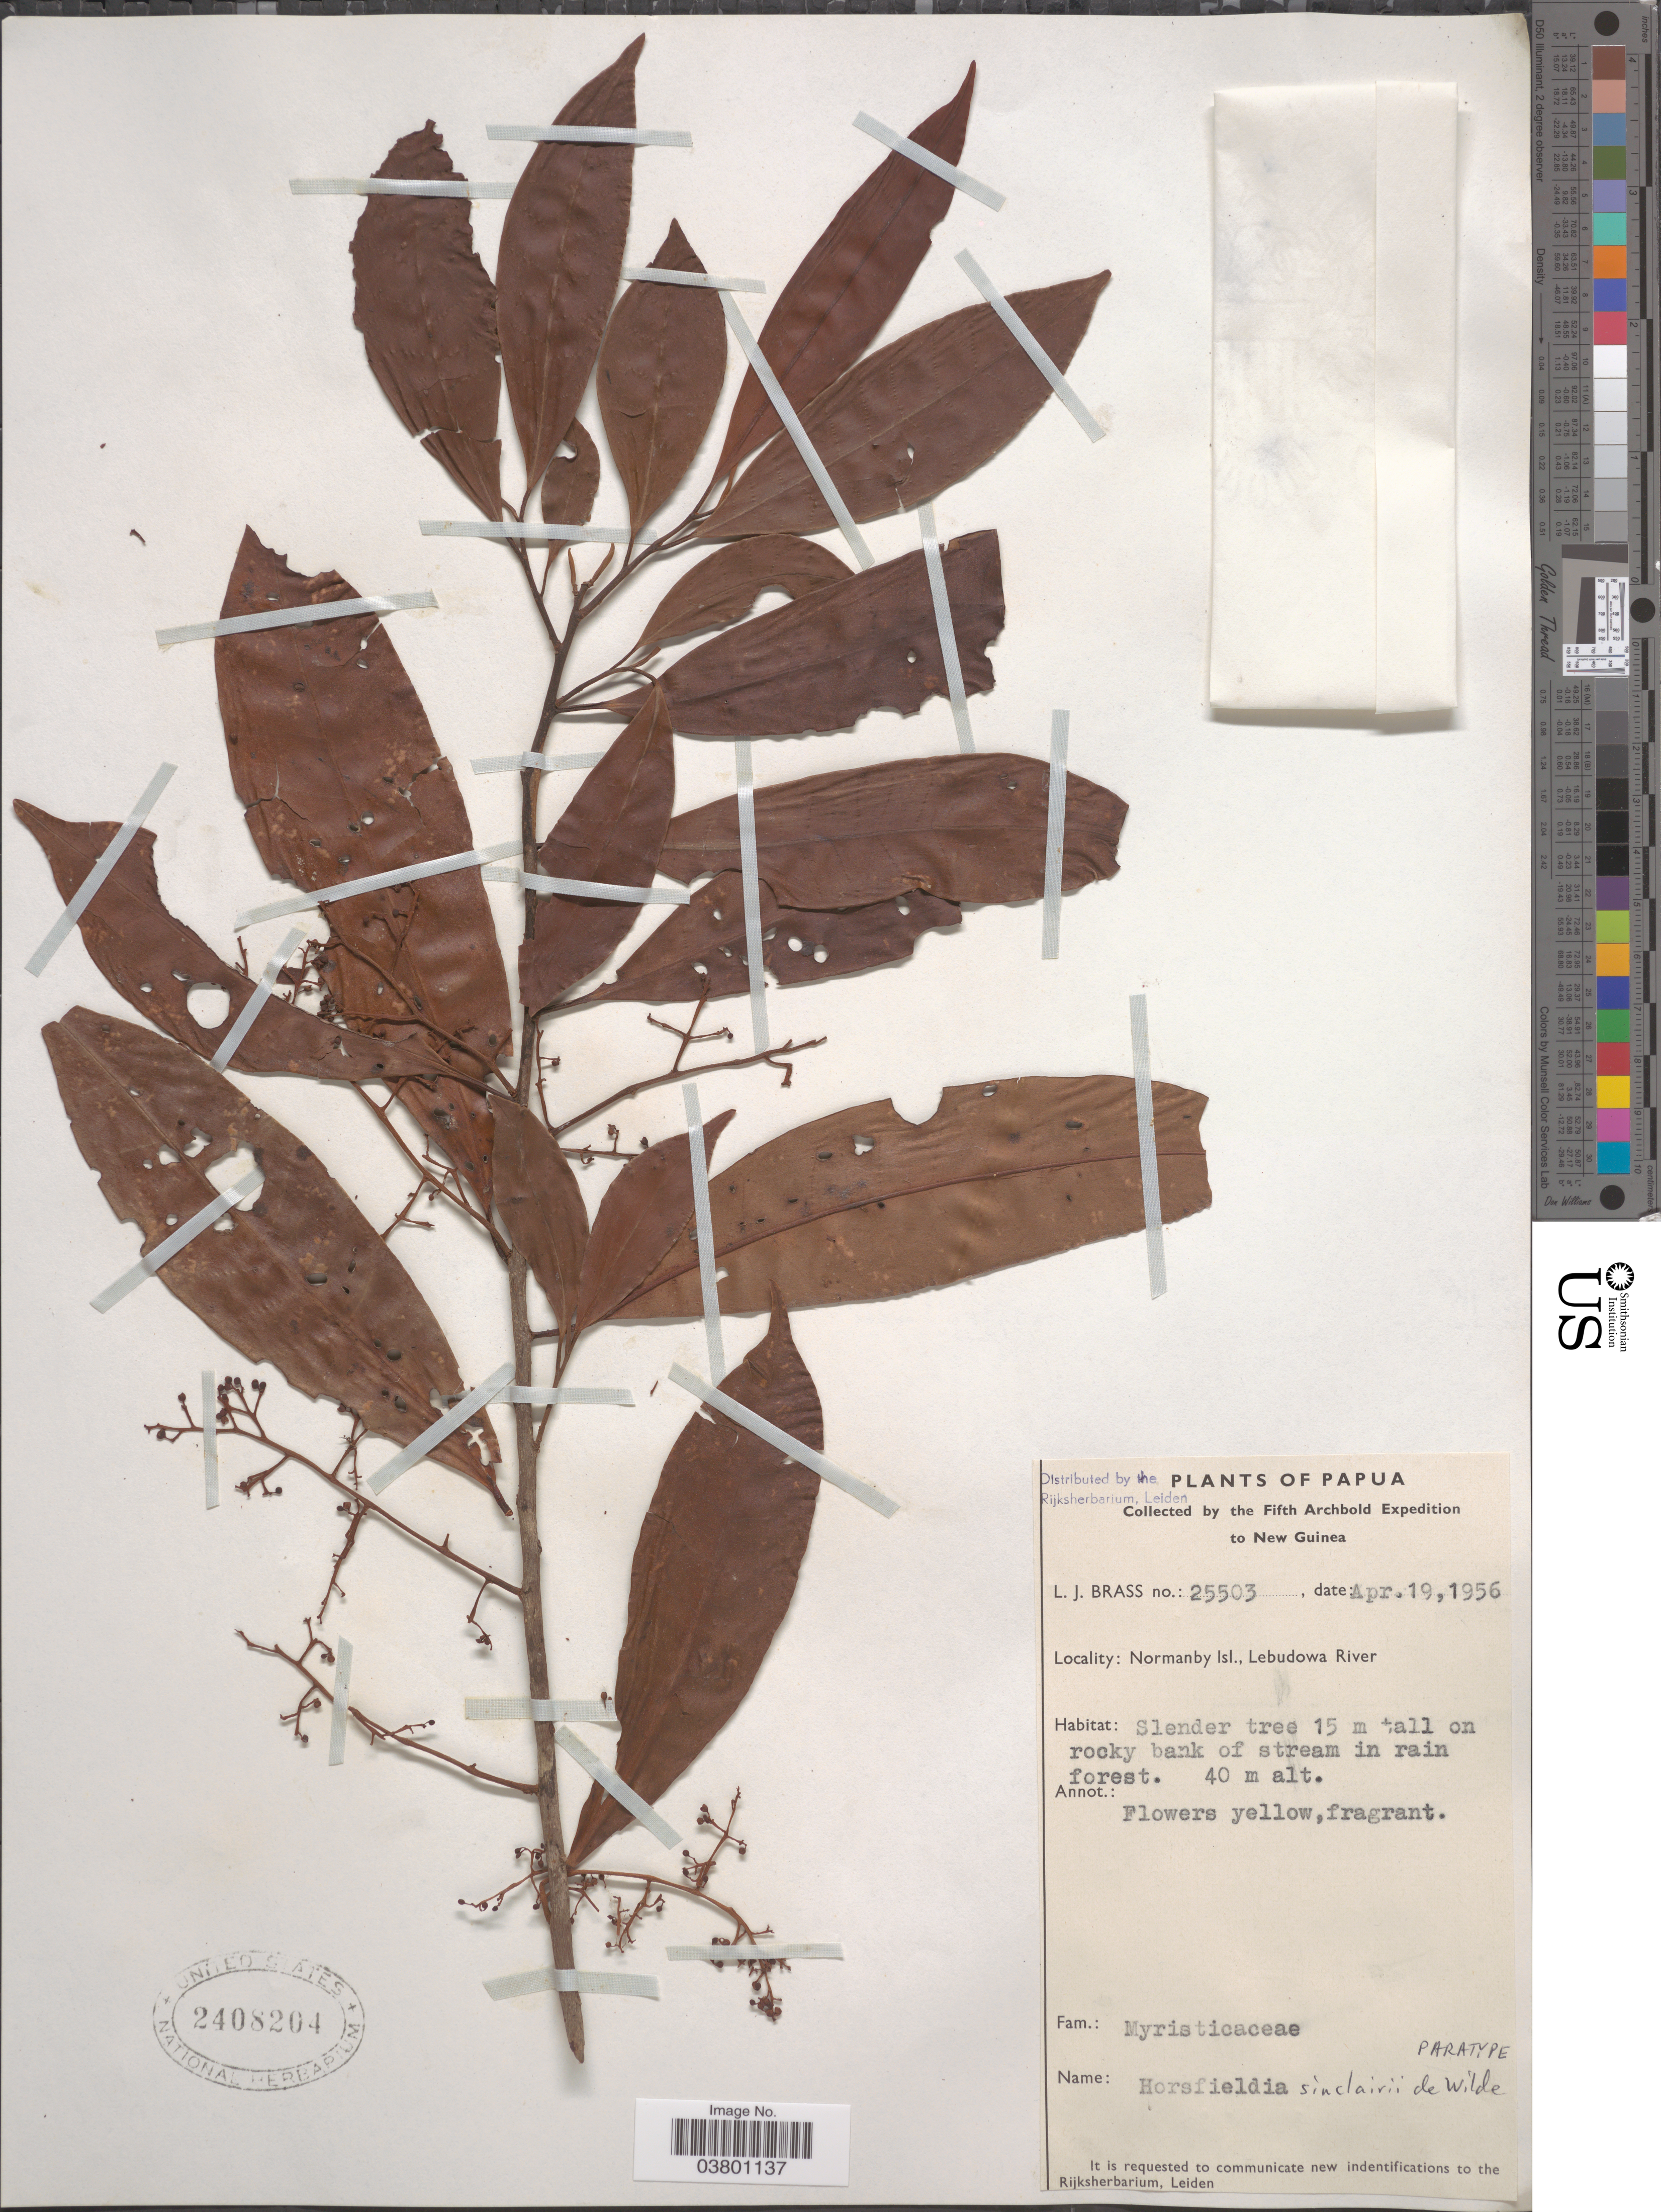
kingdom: Plantae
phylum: Tracheophyta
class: Magnoliopsida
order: Magnoliales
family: Myristicaceae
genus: Horsfieldia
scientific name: Horsfieldia sinclairii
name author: W.J. de Wilde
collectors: L. J. Brass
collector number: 25503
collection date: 1956-04-19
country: Papua New Guinea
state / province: Milne Bay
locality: Papua. New Guinea. Normanby Isl., Lebudowa River.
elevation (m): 40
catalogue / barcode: US 2408204